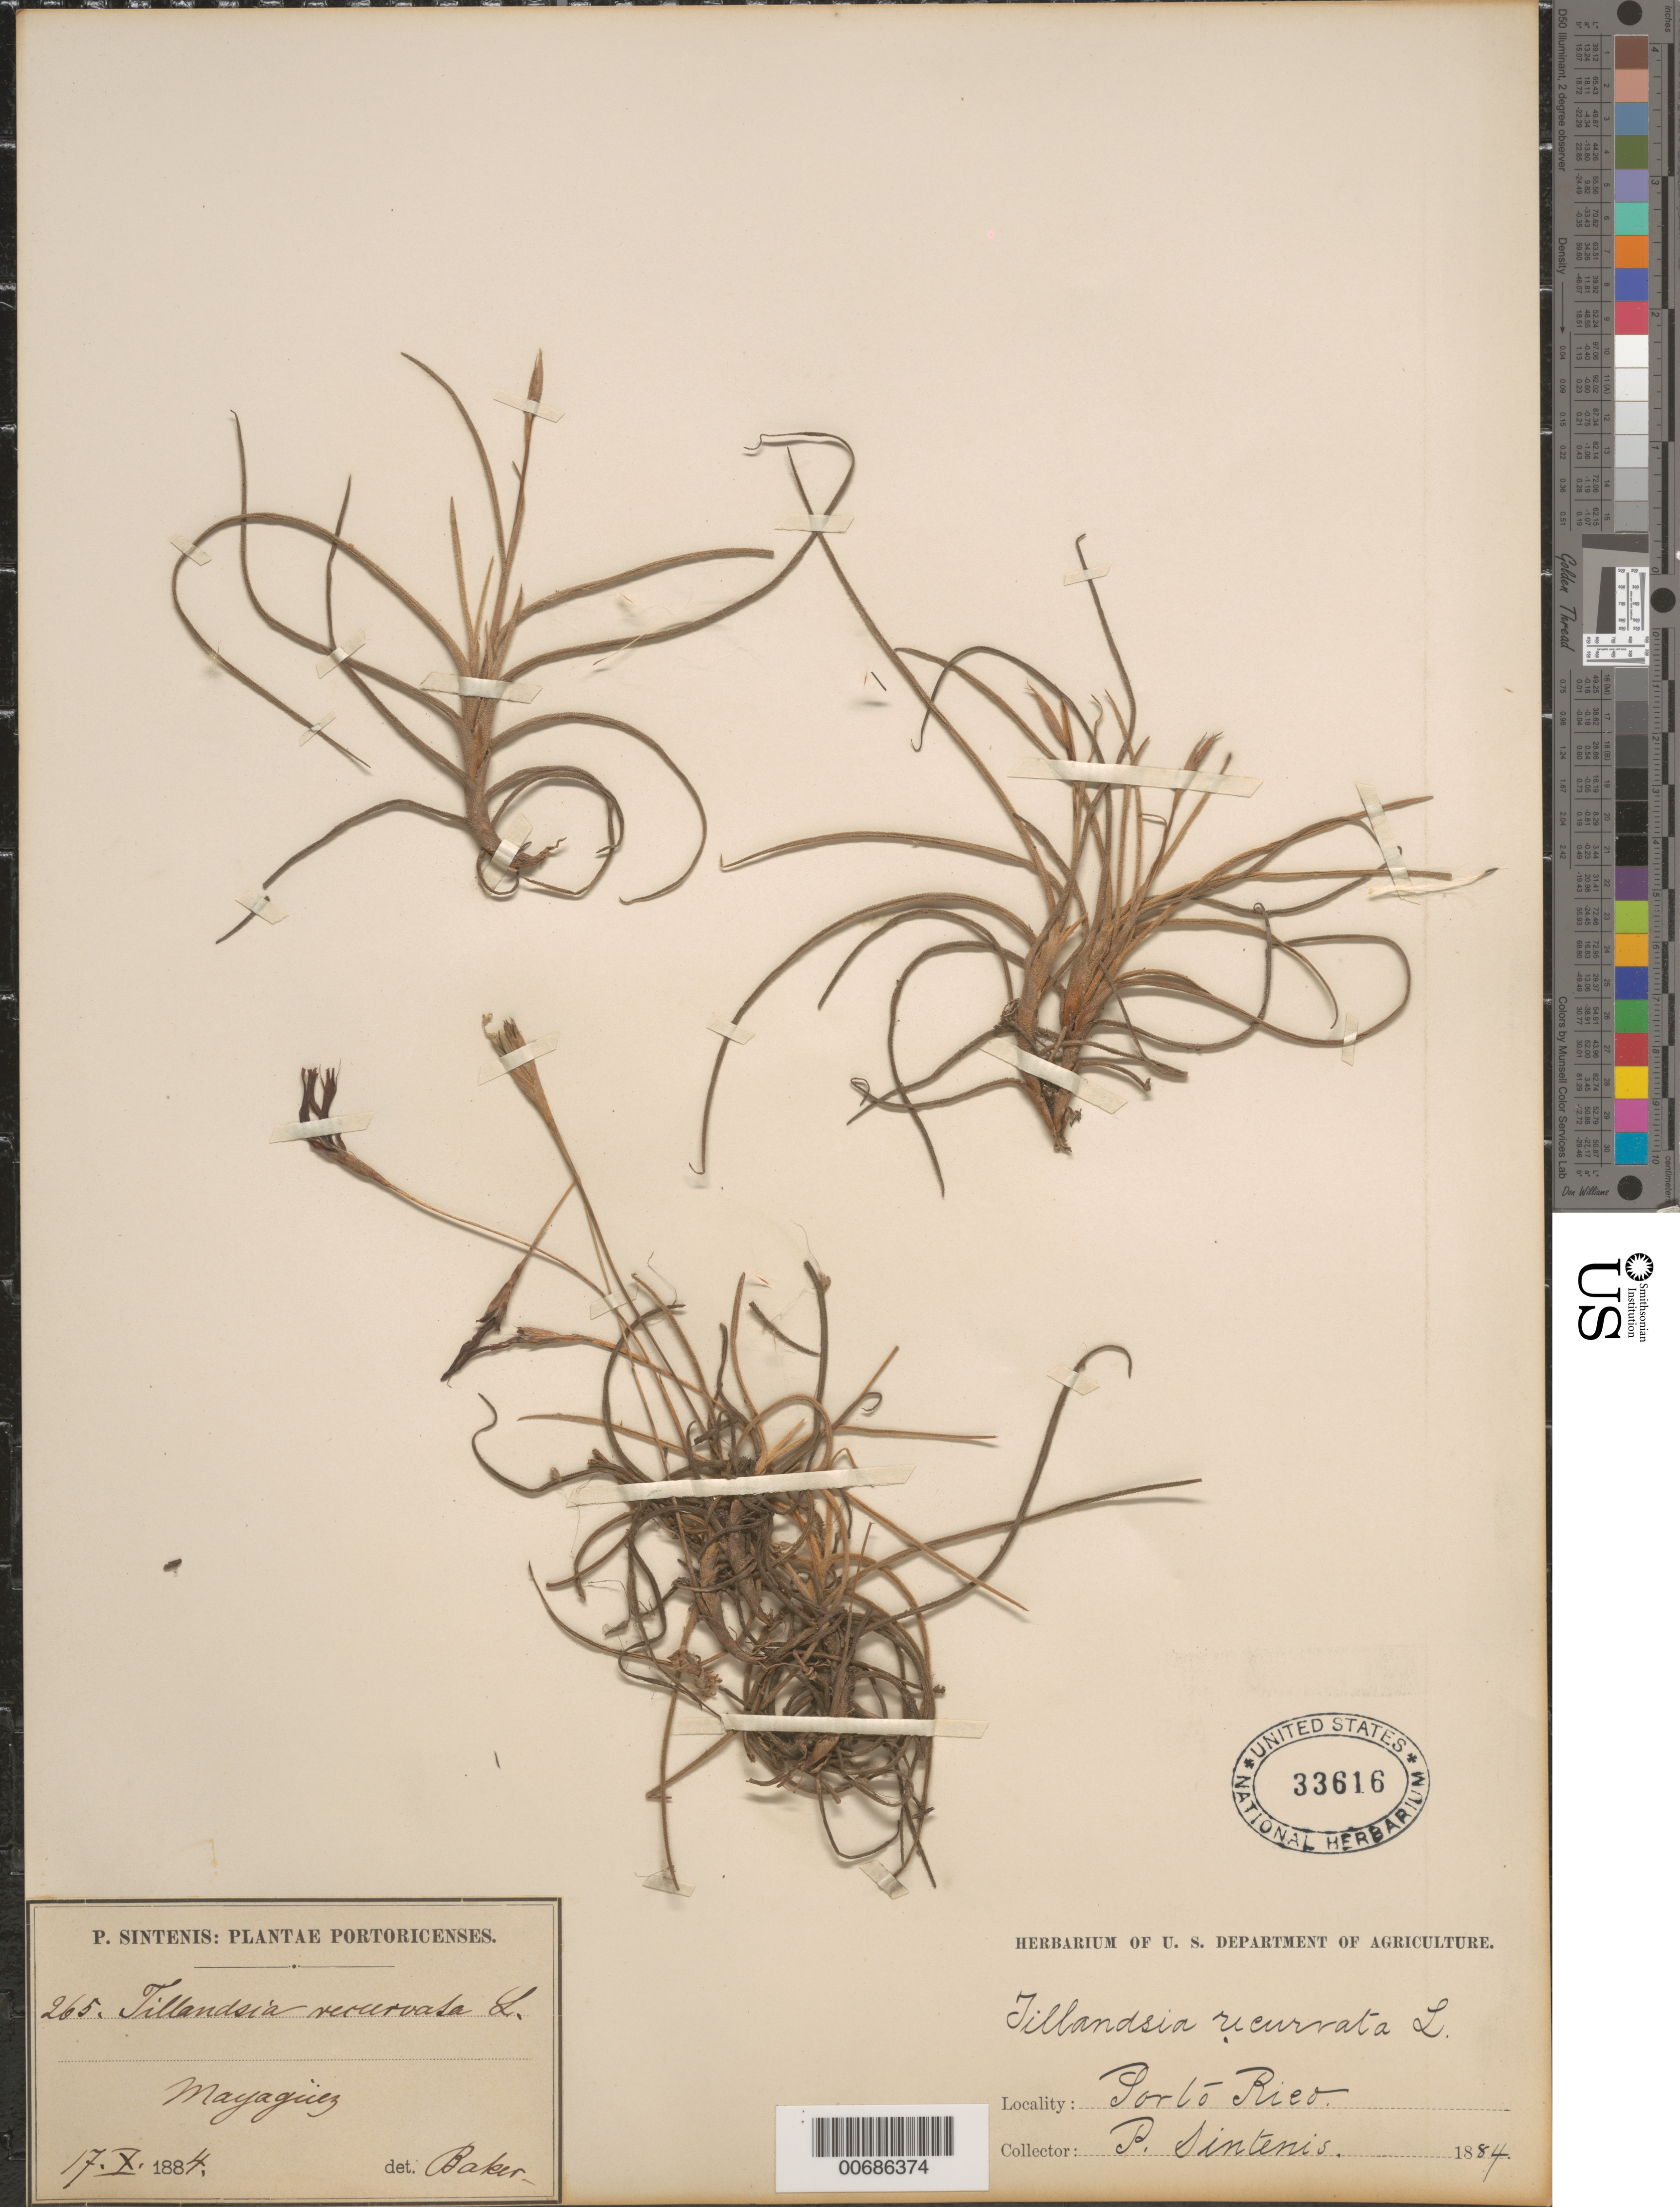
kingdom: Plantae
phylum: Tracheophyta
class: Liliopsida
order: Poales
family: Bromeliaceae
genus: Tillandsia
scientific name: Tillandsia recurvata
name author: L.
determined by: Baker, John Gilbert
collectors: P. Sintenis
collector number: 265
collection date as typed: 17 Oct 1884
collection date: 1884-10-17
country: Puerto Rico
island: Greater Antilles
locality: Mayaguez.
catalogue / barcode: US 33616